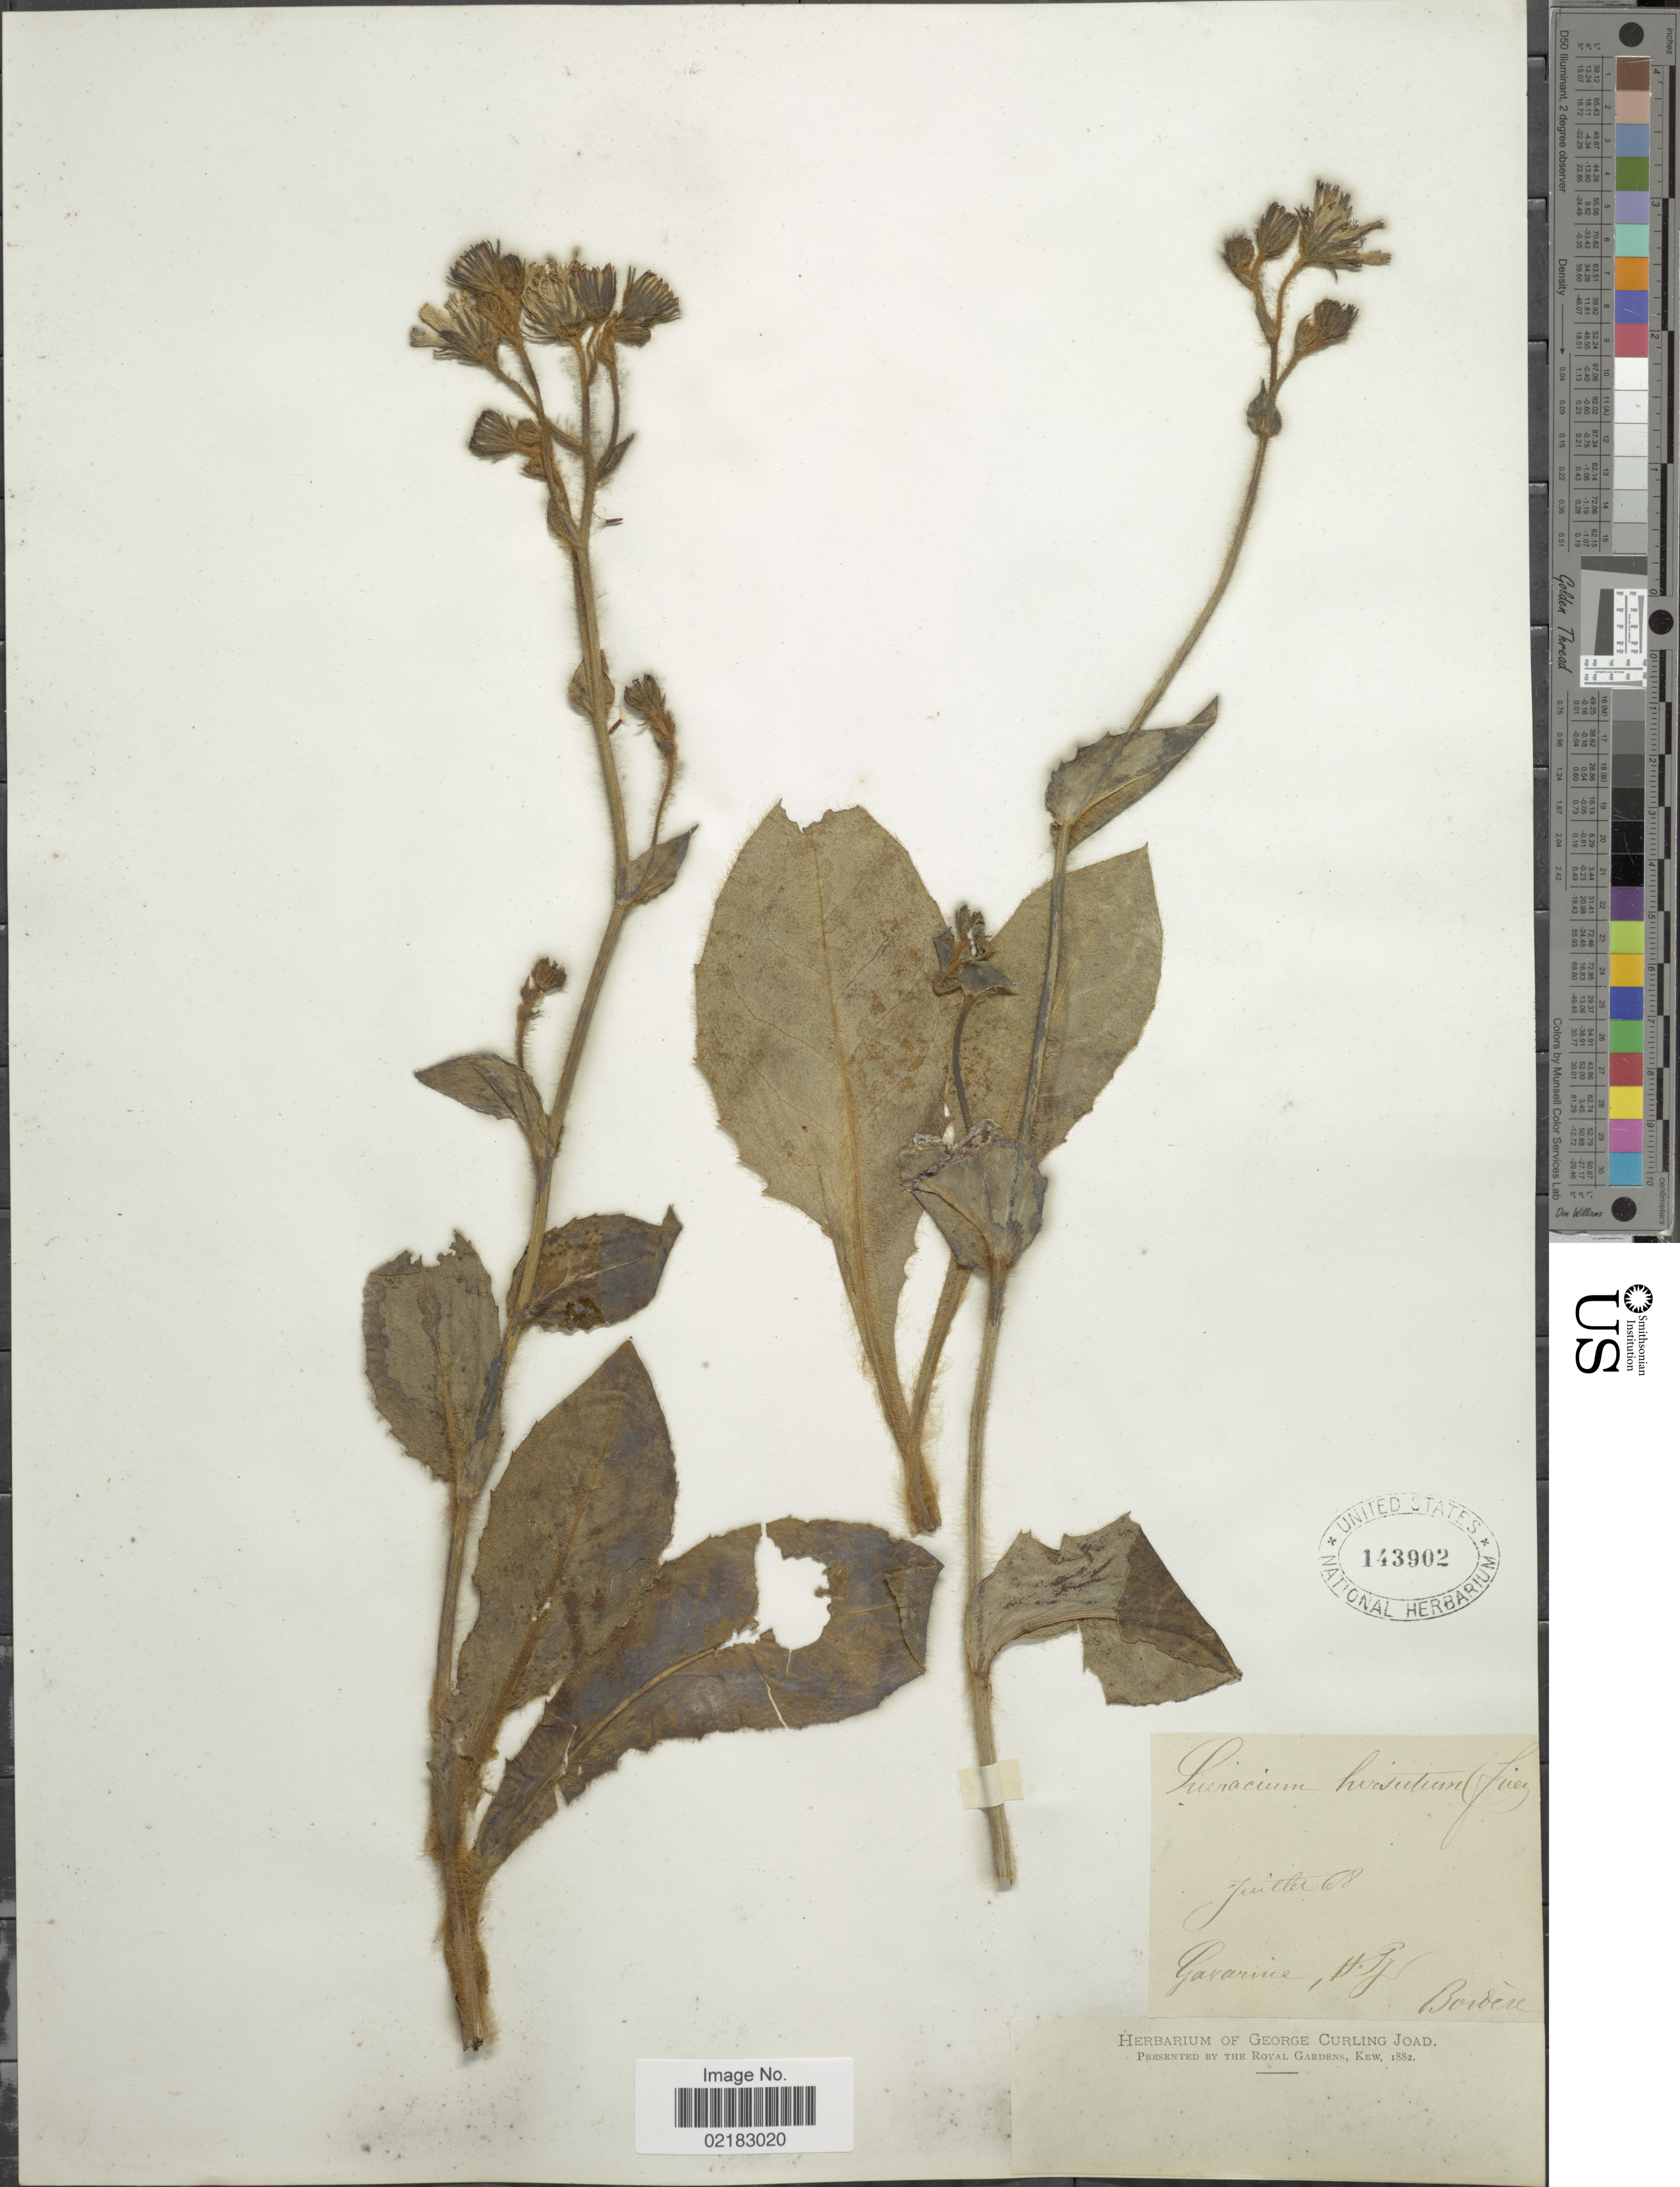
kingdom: Plantae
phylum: Tracheophyta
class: Magnoliopsida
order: Asterales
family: Asteraceae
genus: Hieracium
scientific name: Hieracium hirsutum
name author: Tausch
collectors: -. Bordere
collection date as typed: Transcribed d/m/y: /7/68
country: France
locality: Gavarnie, VJ [interpreted]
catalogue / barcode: US 143902